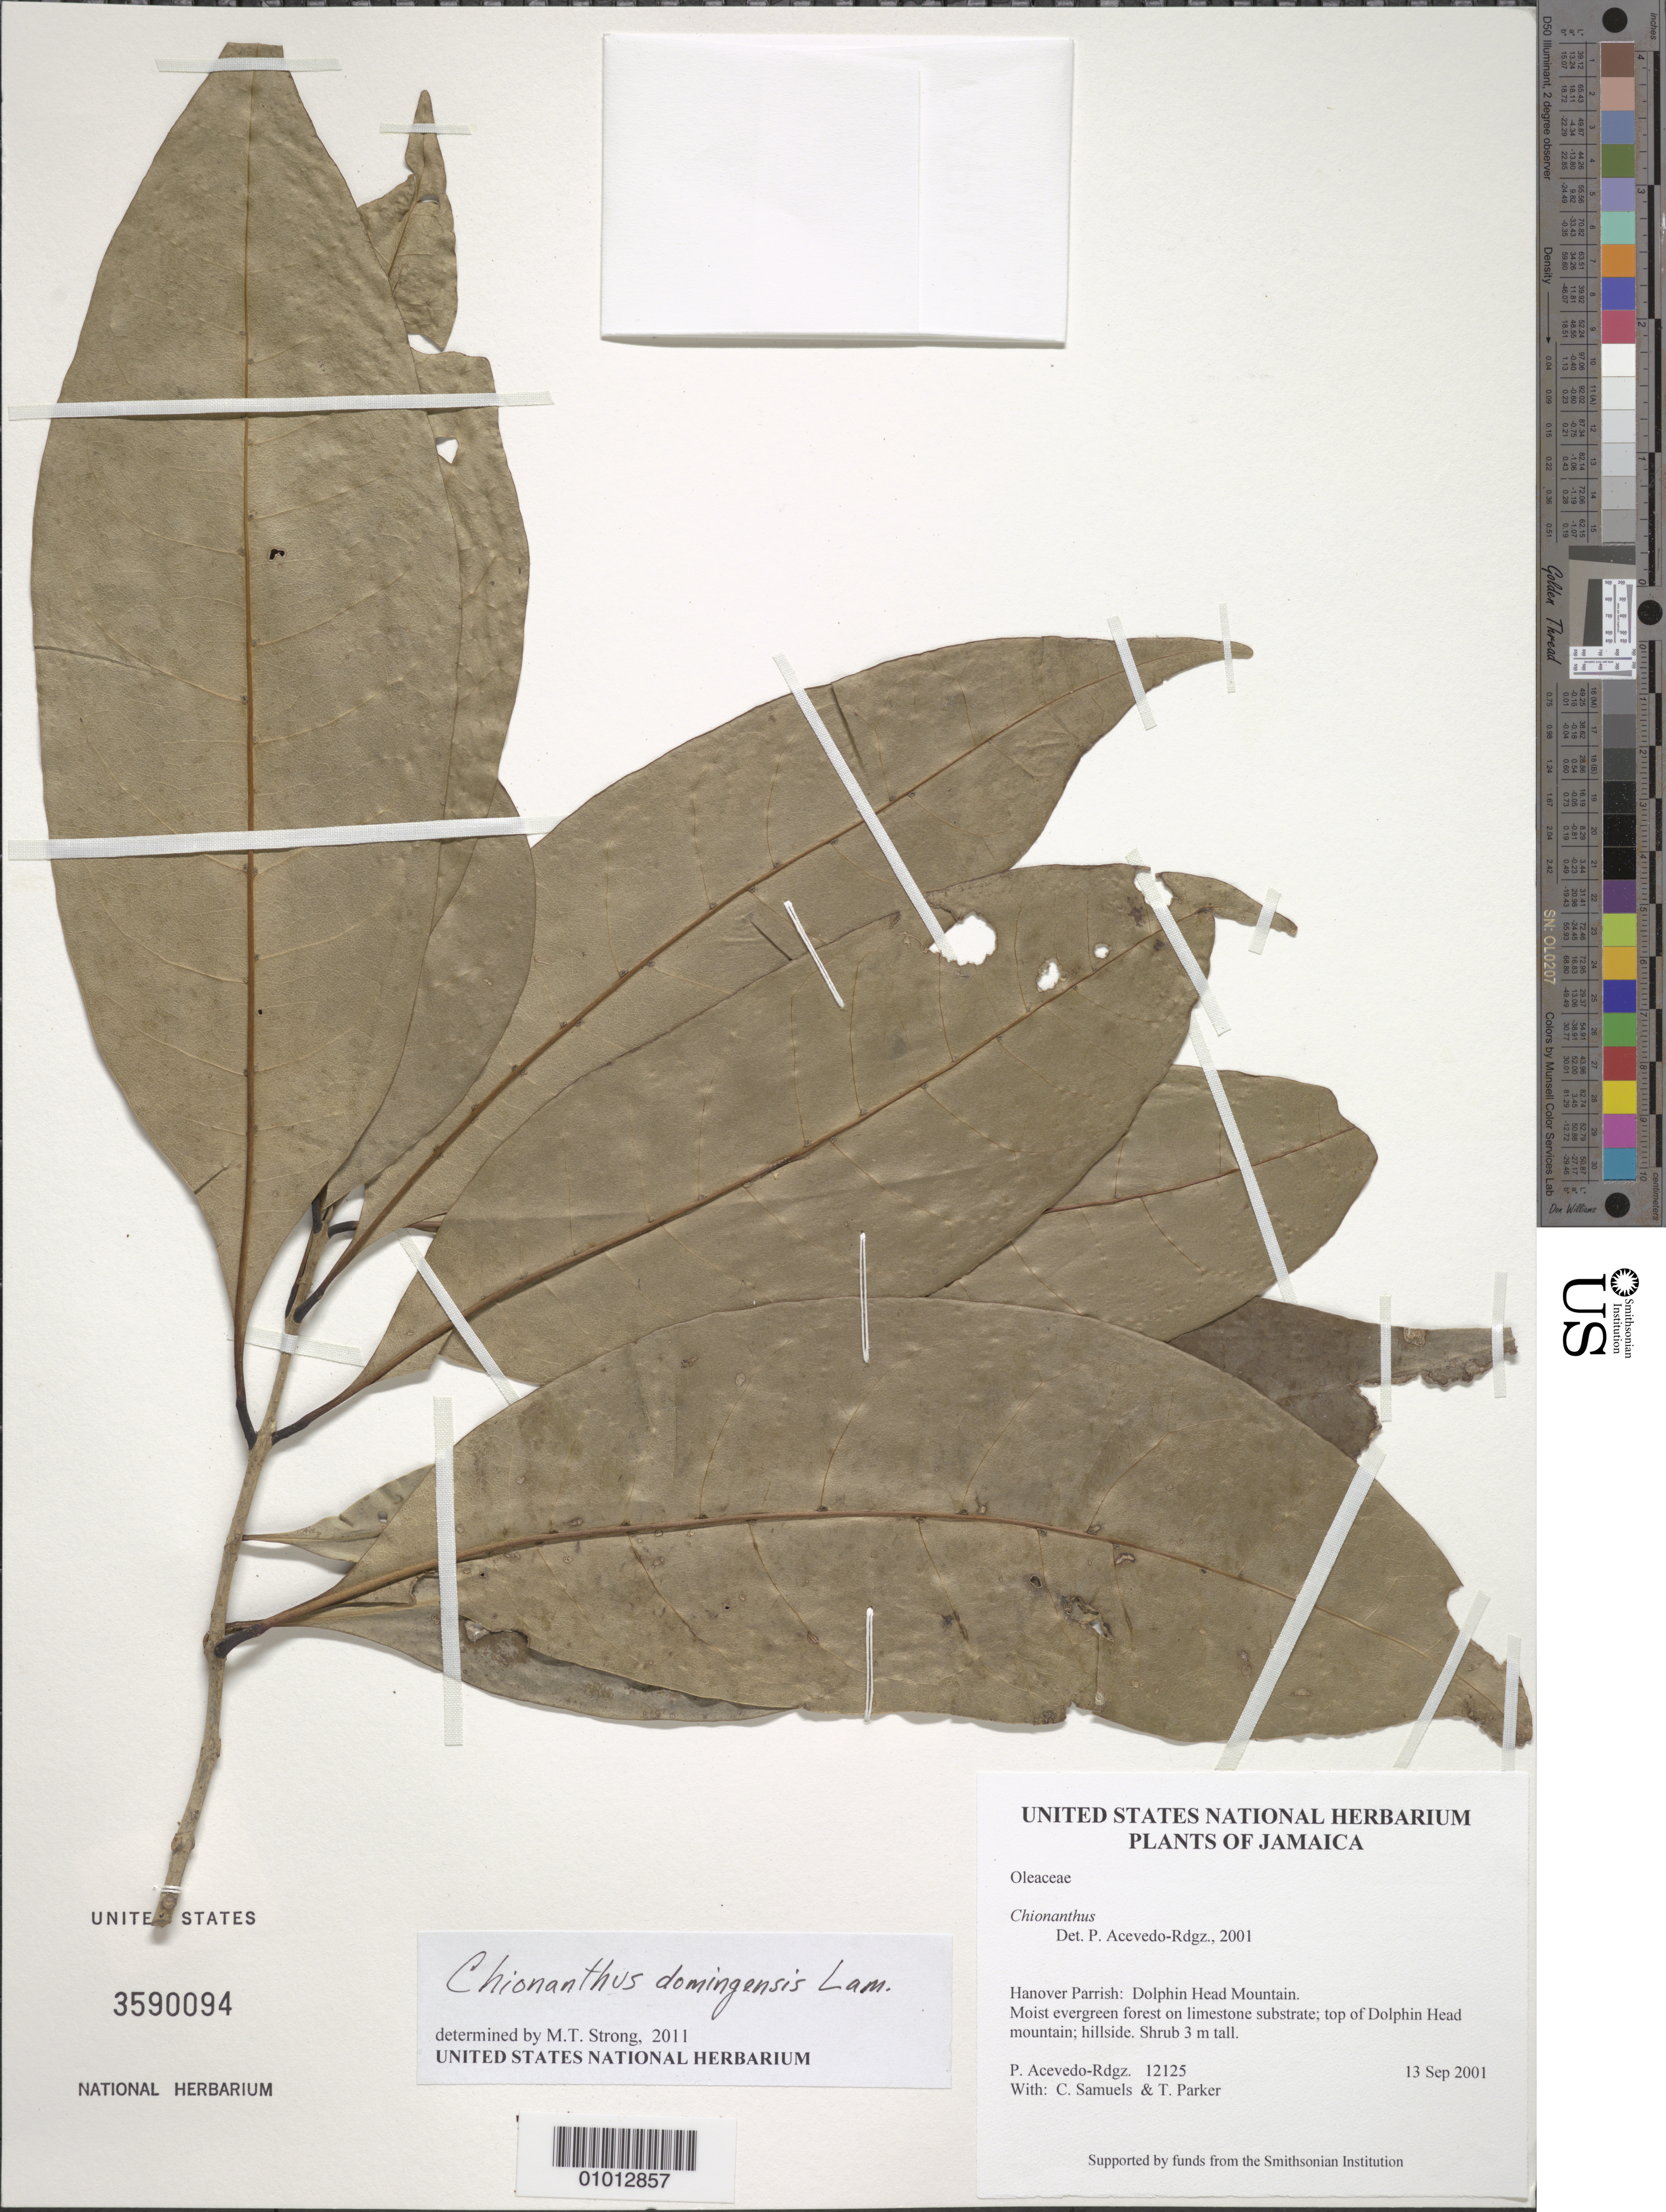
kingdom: Plantae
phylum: Tracheophyta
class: Magnoliopsida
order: Lamiales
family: Oleaceae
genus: Chionanthus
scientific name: Chionanthus domingensis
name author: Lam.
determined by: Strong, M. T., (US), Smithsonian Institution - National Museum of Natural History (UNITED STATES)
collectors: P. Acevedo-Rodr., C. Samuels & T. Parker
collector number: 12125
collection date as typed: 13 Sep 2001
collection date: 2001-09-13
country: Jamaica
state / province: Hanover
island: Jamaica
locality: Hanover Parrish: Dolphin Head Mountain.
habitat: Moist evergreen forest on limestone substrate; top of Dolphin Head mountain; hillside.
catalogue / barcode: US 3590094